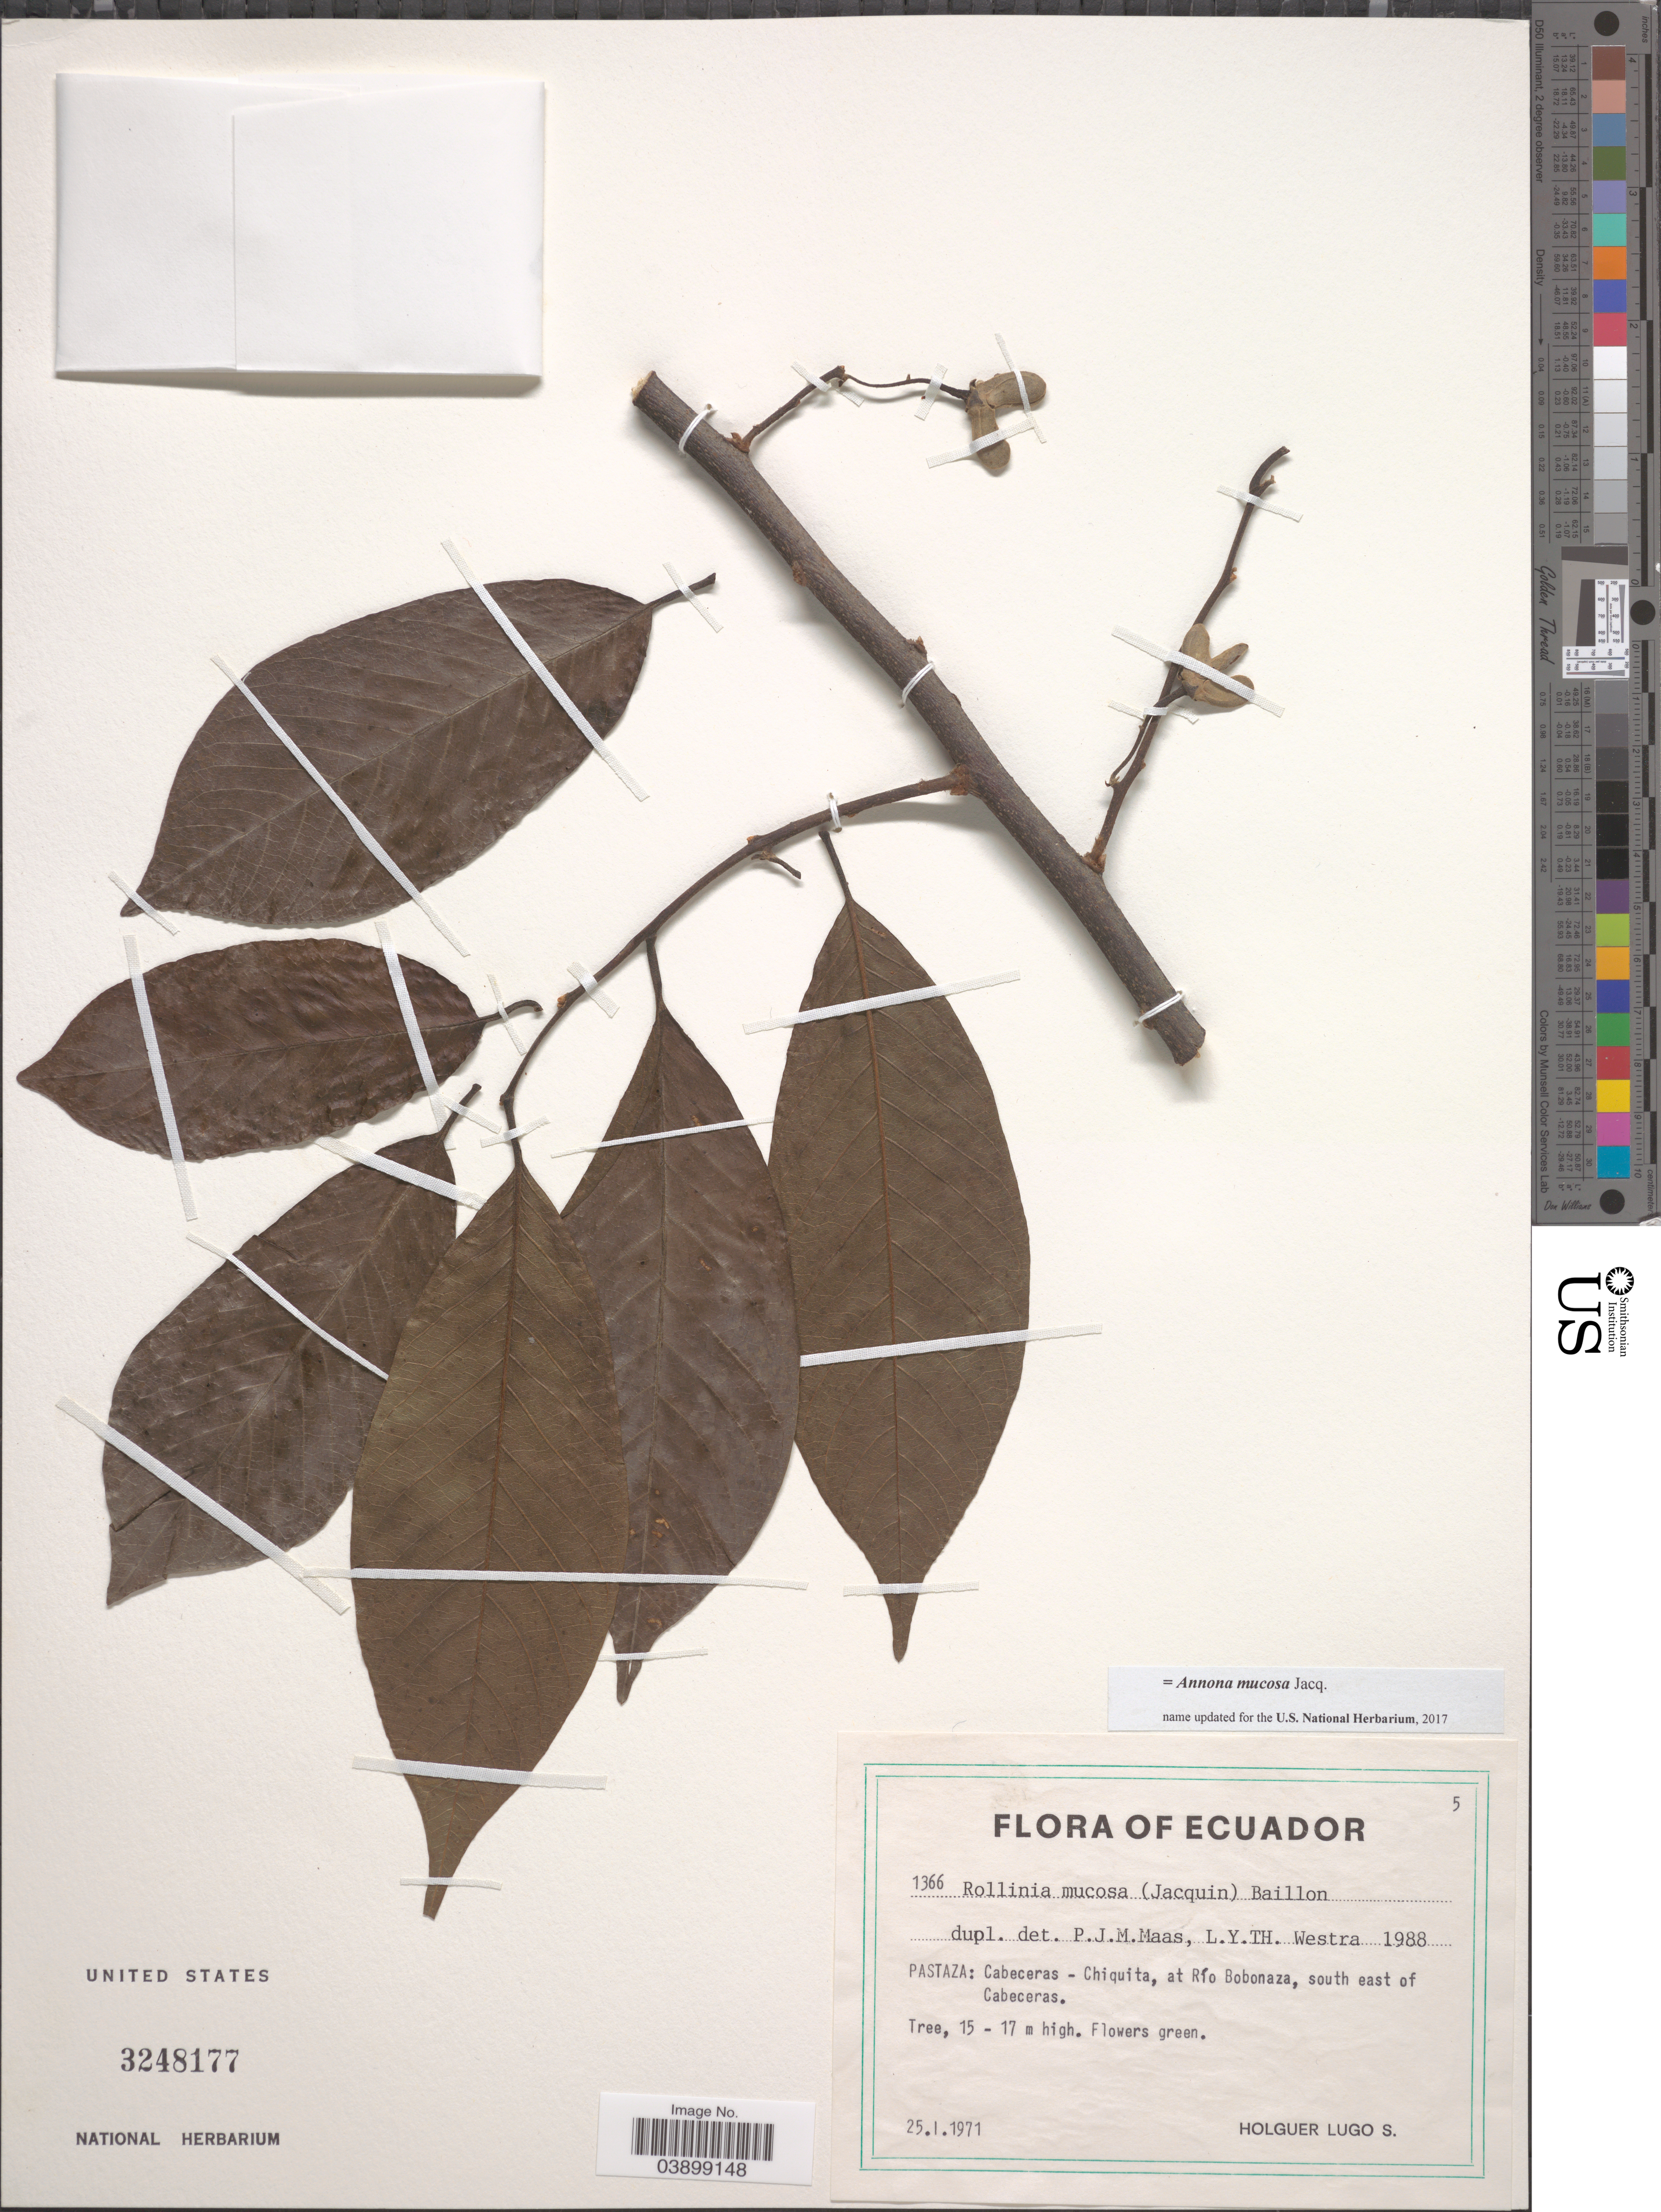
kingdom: Plantae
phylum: Tracheophyta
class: Magnoliopsida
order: Magnoliales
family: Annonaceae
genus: Annona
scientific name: Annona mucosa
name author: Jacq.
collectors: H. Lugo S.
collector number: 1366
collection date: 1971-01-25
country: Ecuador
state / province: Pastaza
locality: Cabeceras - Chiquita, at Río Bobonaza, south east of Cabeceras.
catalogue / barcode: US 3248177